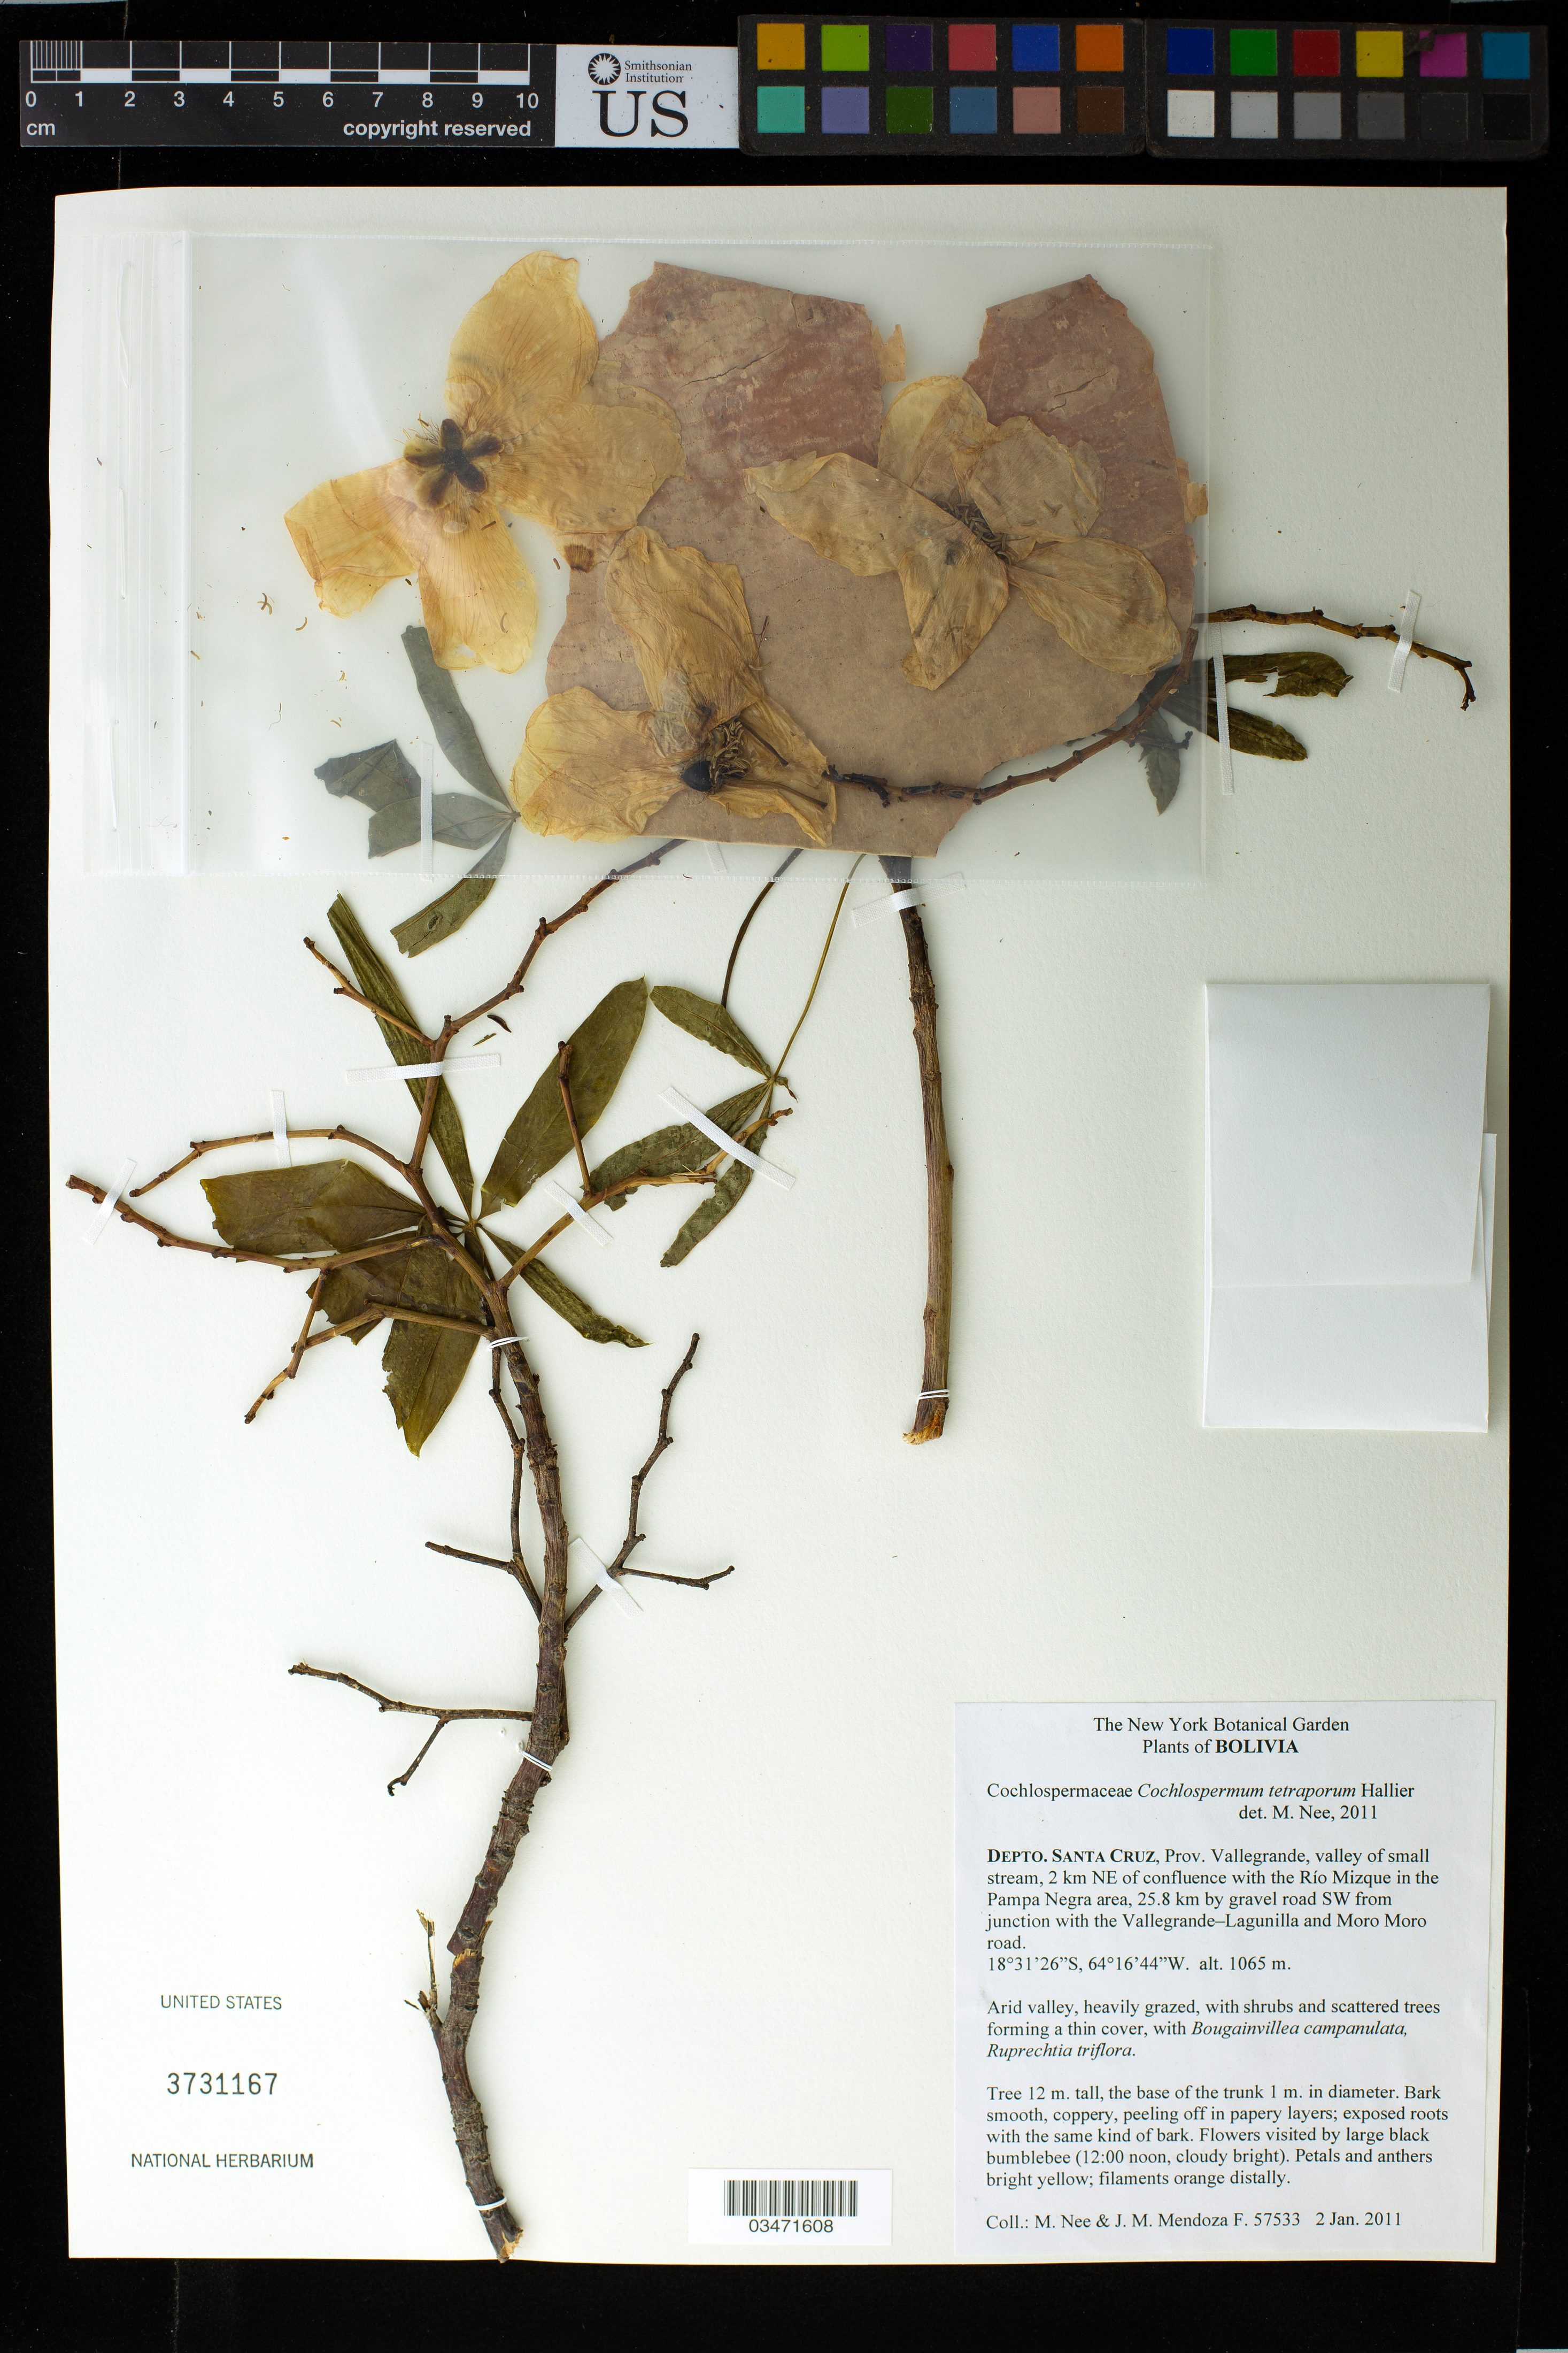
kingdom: Plantae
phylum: Tracheophyta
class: Magnoliopsida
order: Malvales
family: Cochlospermaceae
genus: Cochlospermum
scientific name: Cochlospermum tetraporum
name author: Hallier f.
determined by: Nee, Michael H.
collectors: M. Nee & J. M. Mendoza F.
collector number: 57533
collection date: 2011-01-02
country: Bolivia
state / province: Santa Cruz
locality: Prov. Vallegrande, valley of small stream, 2 km NE of confluence with the Río Mizque in the Pampa Negra area, 25.8 km by gravel road SW from junction with the Vallegrande-Lagunilla and Moro Moro road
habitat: Arid valley, heavily grazed, with shrubs and scattered trees forming a thin cover, with Bougainvillea campanulata, Ruprechtia triflora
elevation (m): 1065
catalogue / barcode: US 3731167